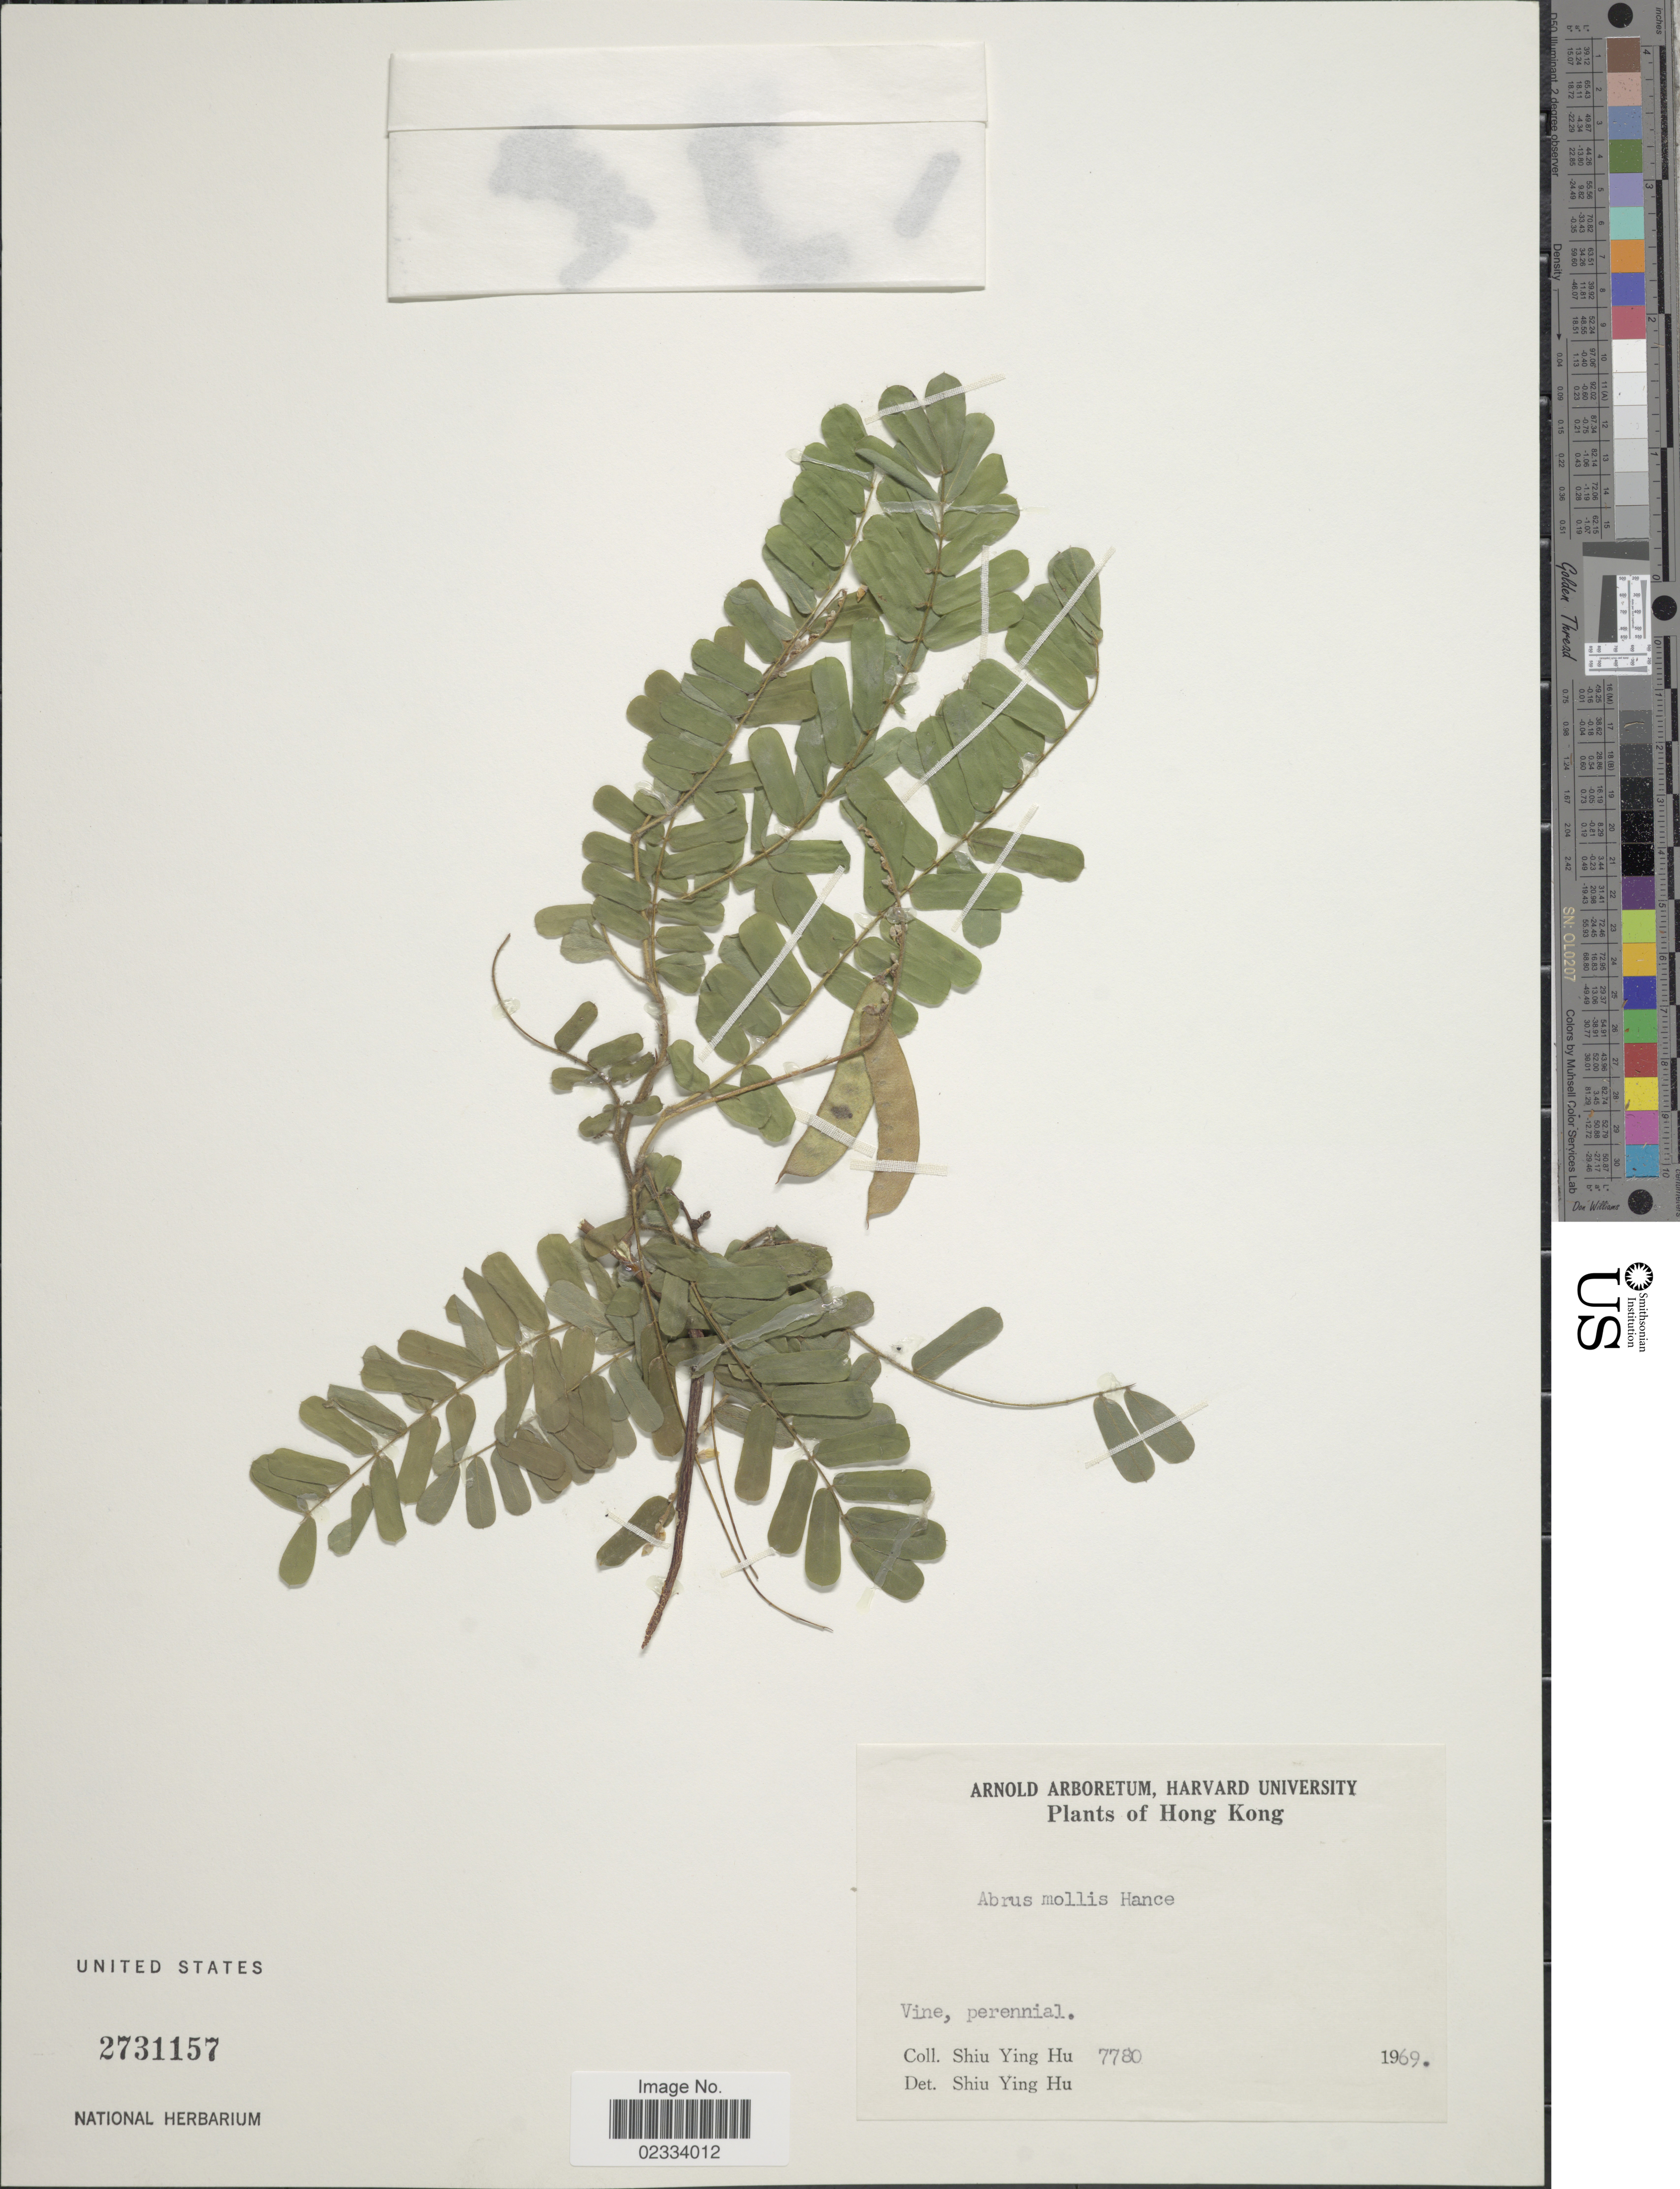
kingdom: Plantae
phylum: Tracheophyta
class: Magnoliopsida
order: Fabales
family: Fabaceae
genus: Abrus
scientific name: Abrus mollis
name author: Hance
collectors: S. Y. Hu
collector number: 7780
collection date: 1969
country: China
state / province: Hong Kong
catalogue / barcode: US 2731157